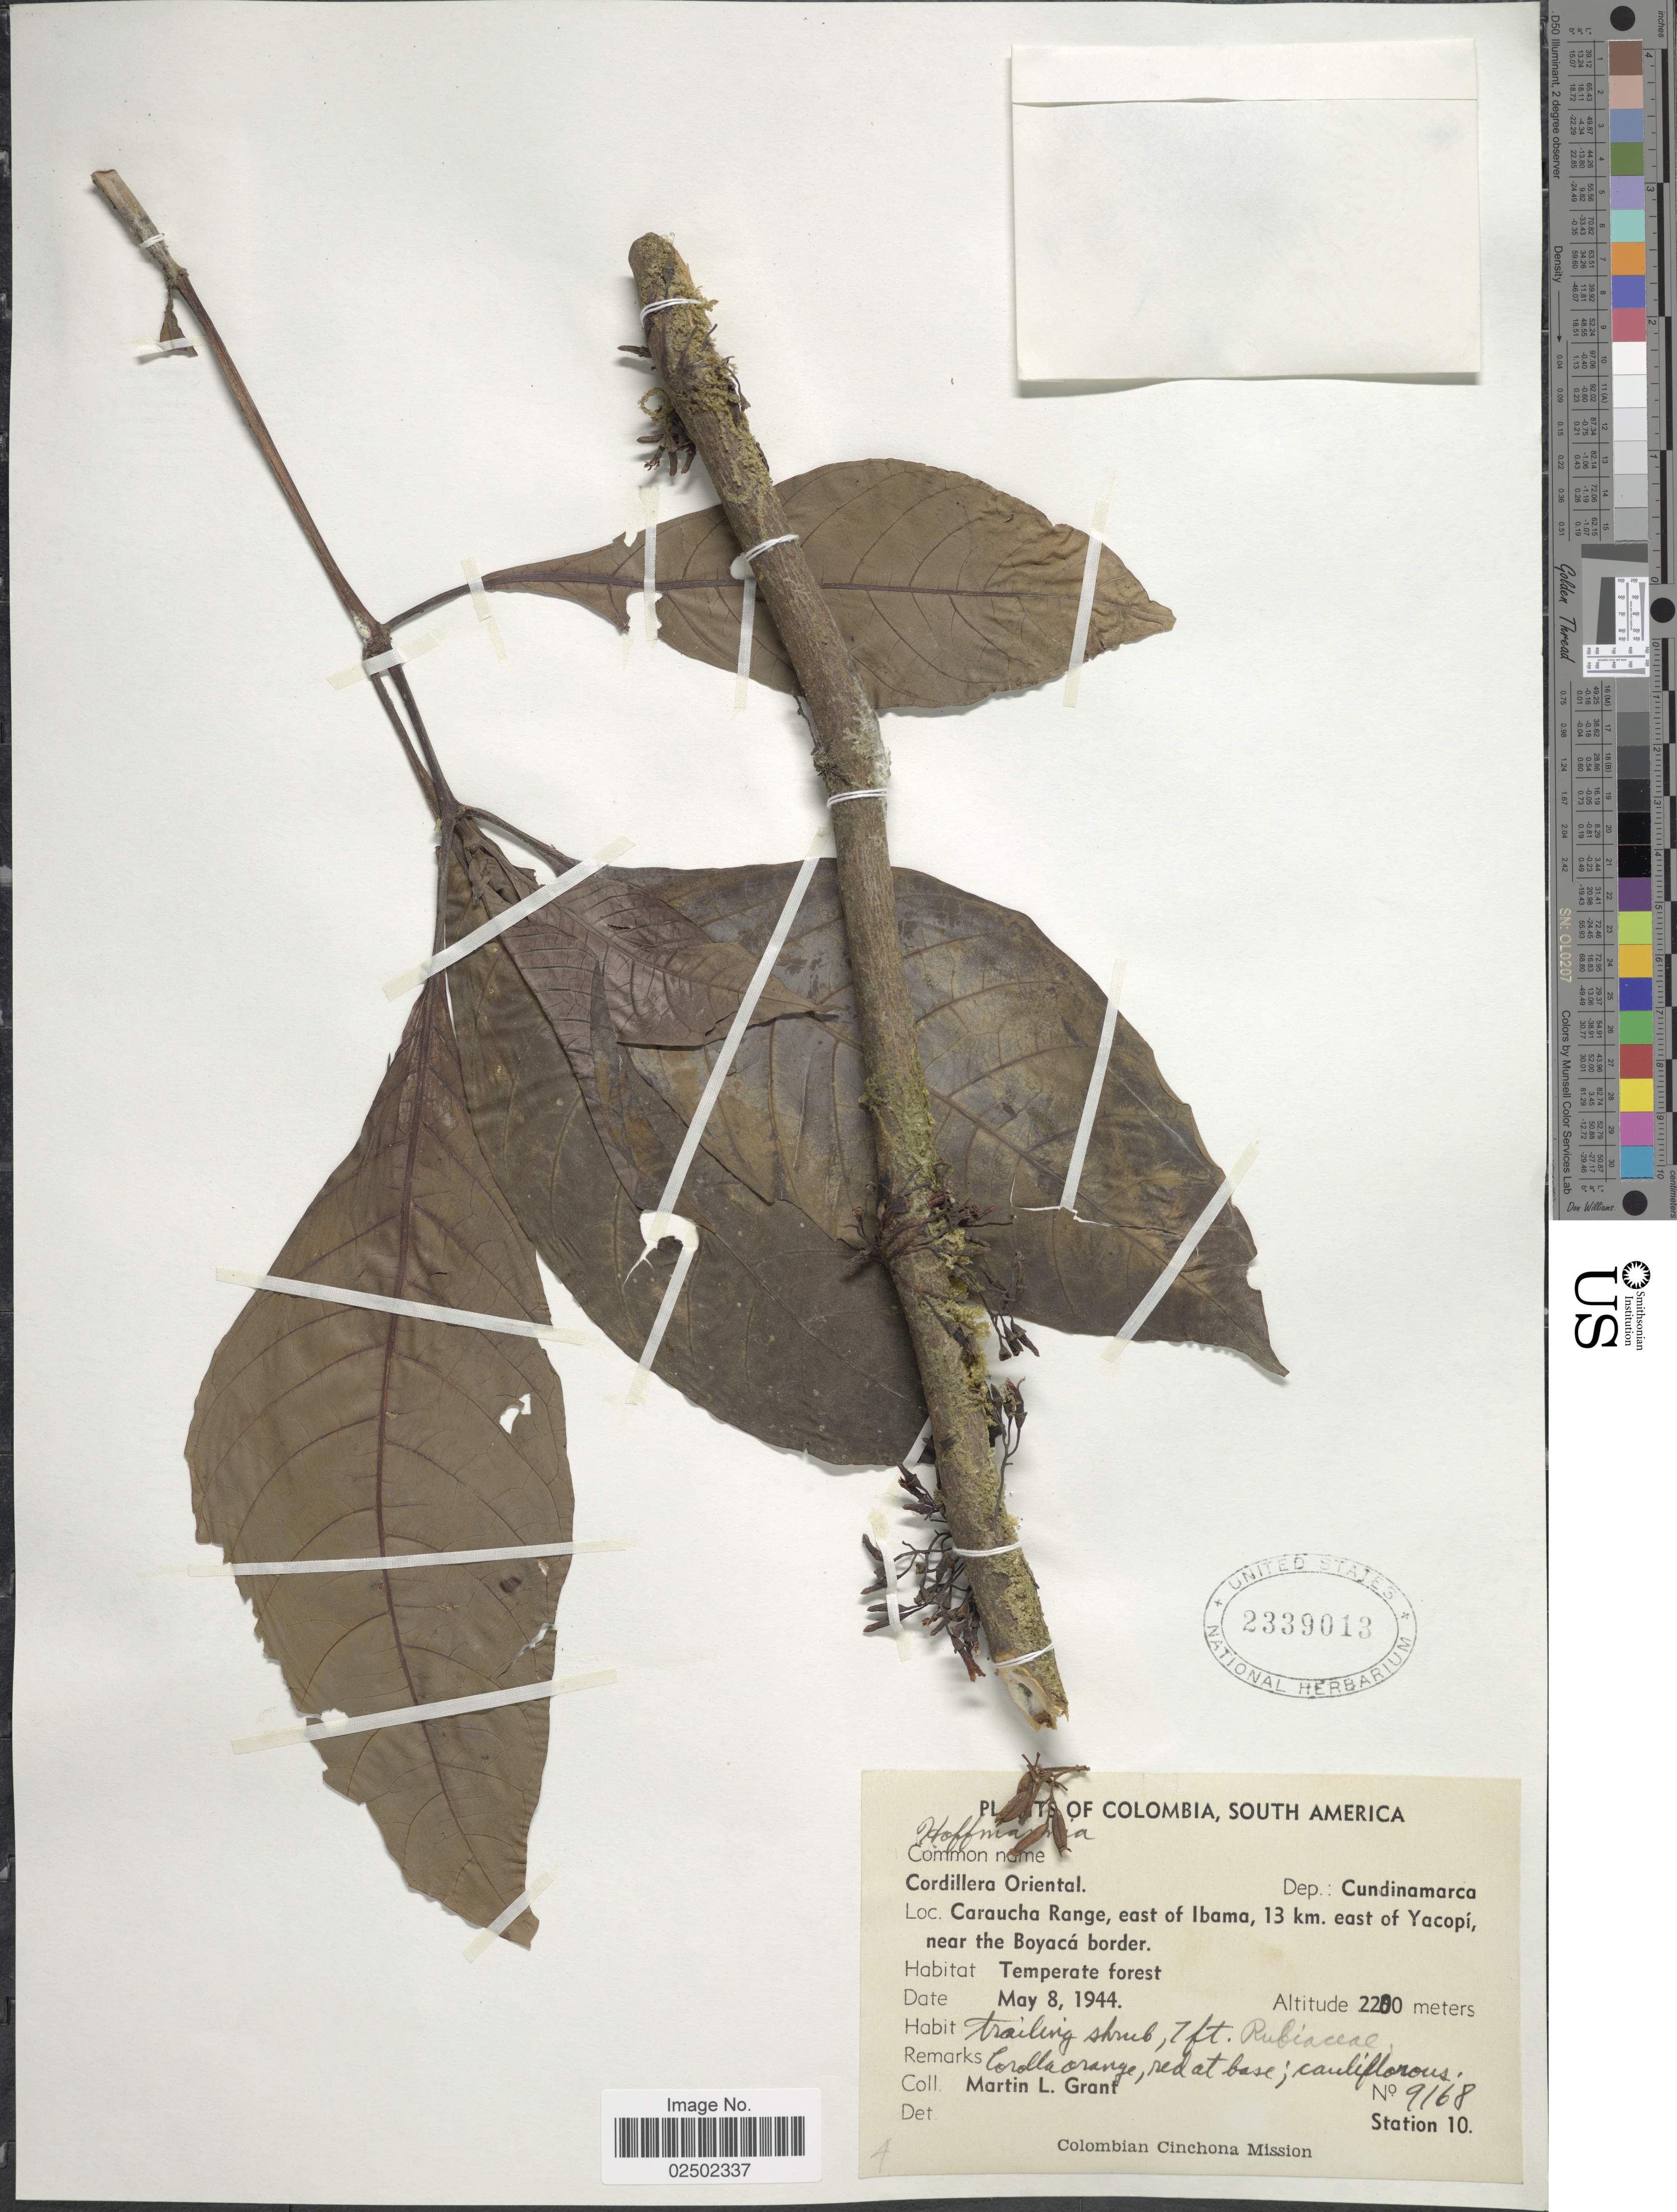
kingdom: Plantae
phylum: Tracheophyta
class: Magnoliopsida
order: Gentianales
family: Rubiaceae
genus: Hoffmannia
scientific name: Hoffmannia sp.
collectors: M. L. Grant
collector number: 9168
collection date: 1944-05-08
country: Colombia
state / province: Cundinamarca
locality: Cordillera Oriental, Dep.: Cundinamarca, Caraucha Range, east of Ibama, 13 km. east of Yacopi, near the Boyaca border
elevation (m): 2200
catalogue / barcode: US 2339013